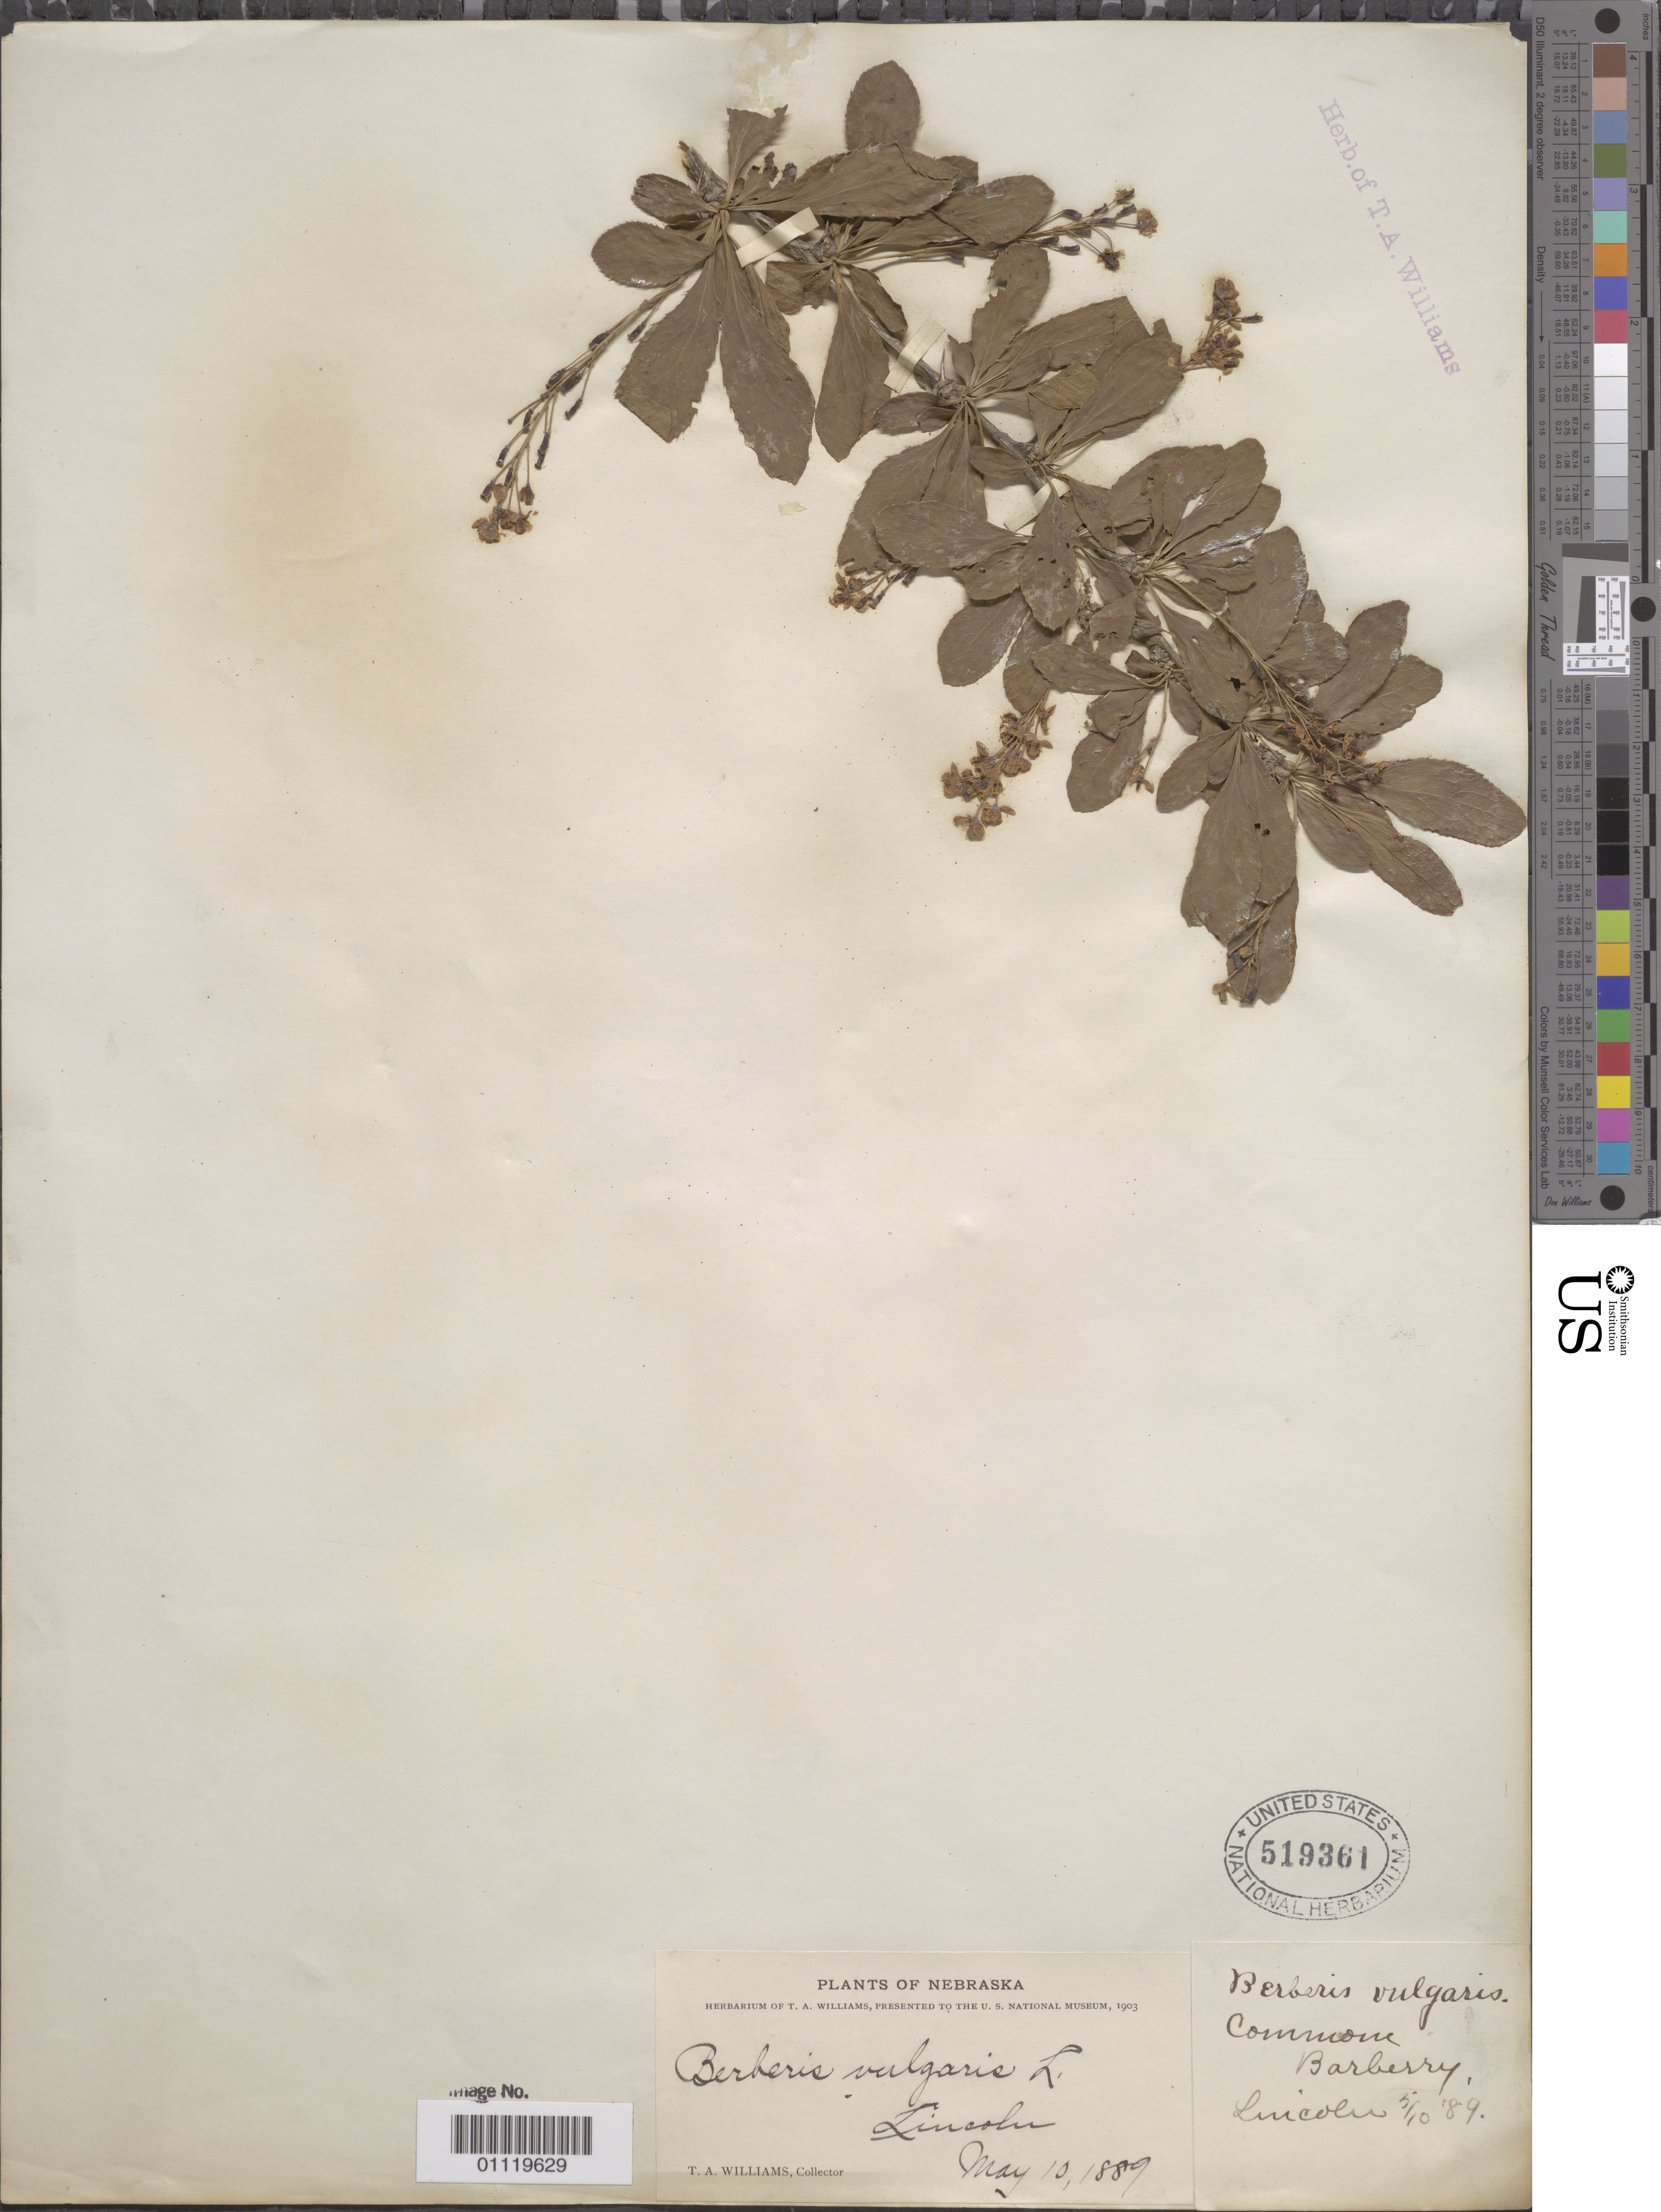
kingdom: Plantae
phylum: Tracheophyta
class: Magnoliopsida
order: Ranunculales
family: Berberidaceae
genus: Berberis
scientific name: Berberis vulgaris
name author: L.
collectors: T. A. Williams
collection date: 1889-05-10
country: United States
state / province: Nebraska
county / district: Lancaster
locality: Lincoln city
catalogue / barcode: US 519361